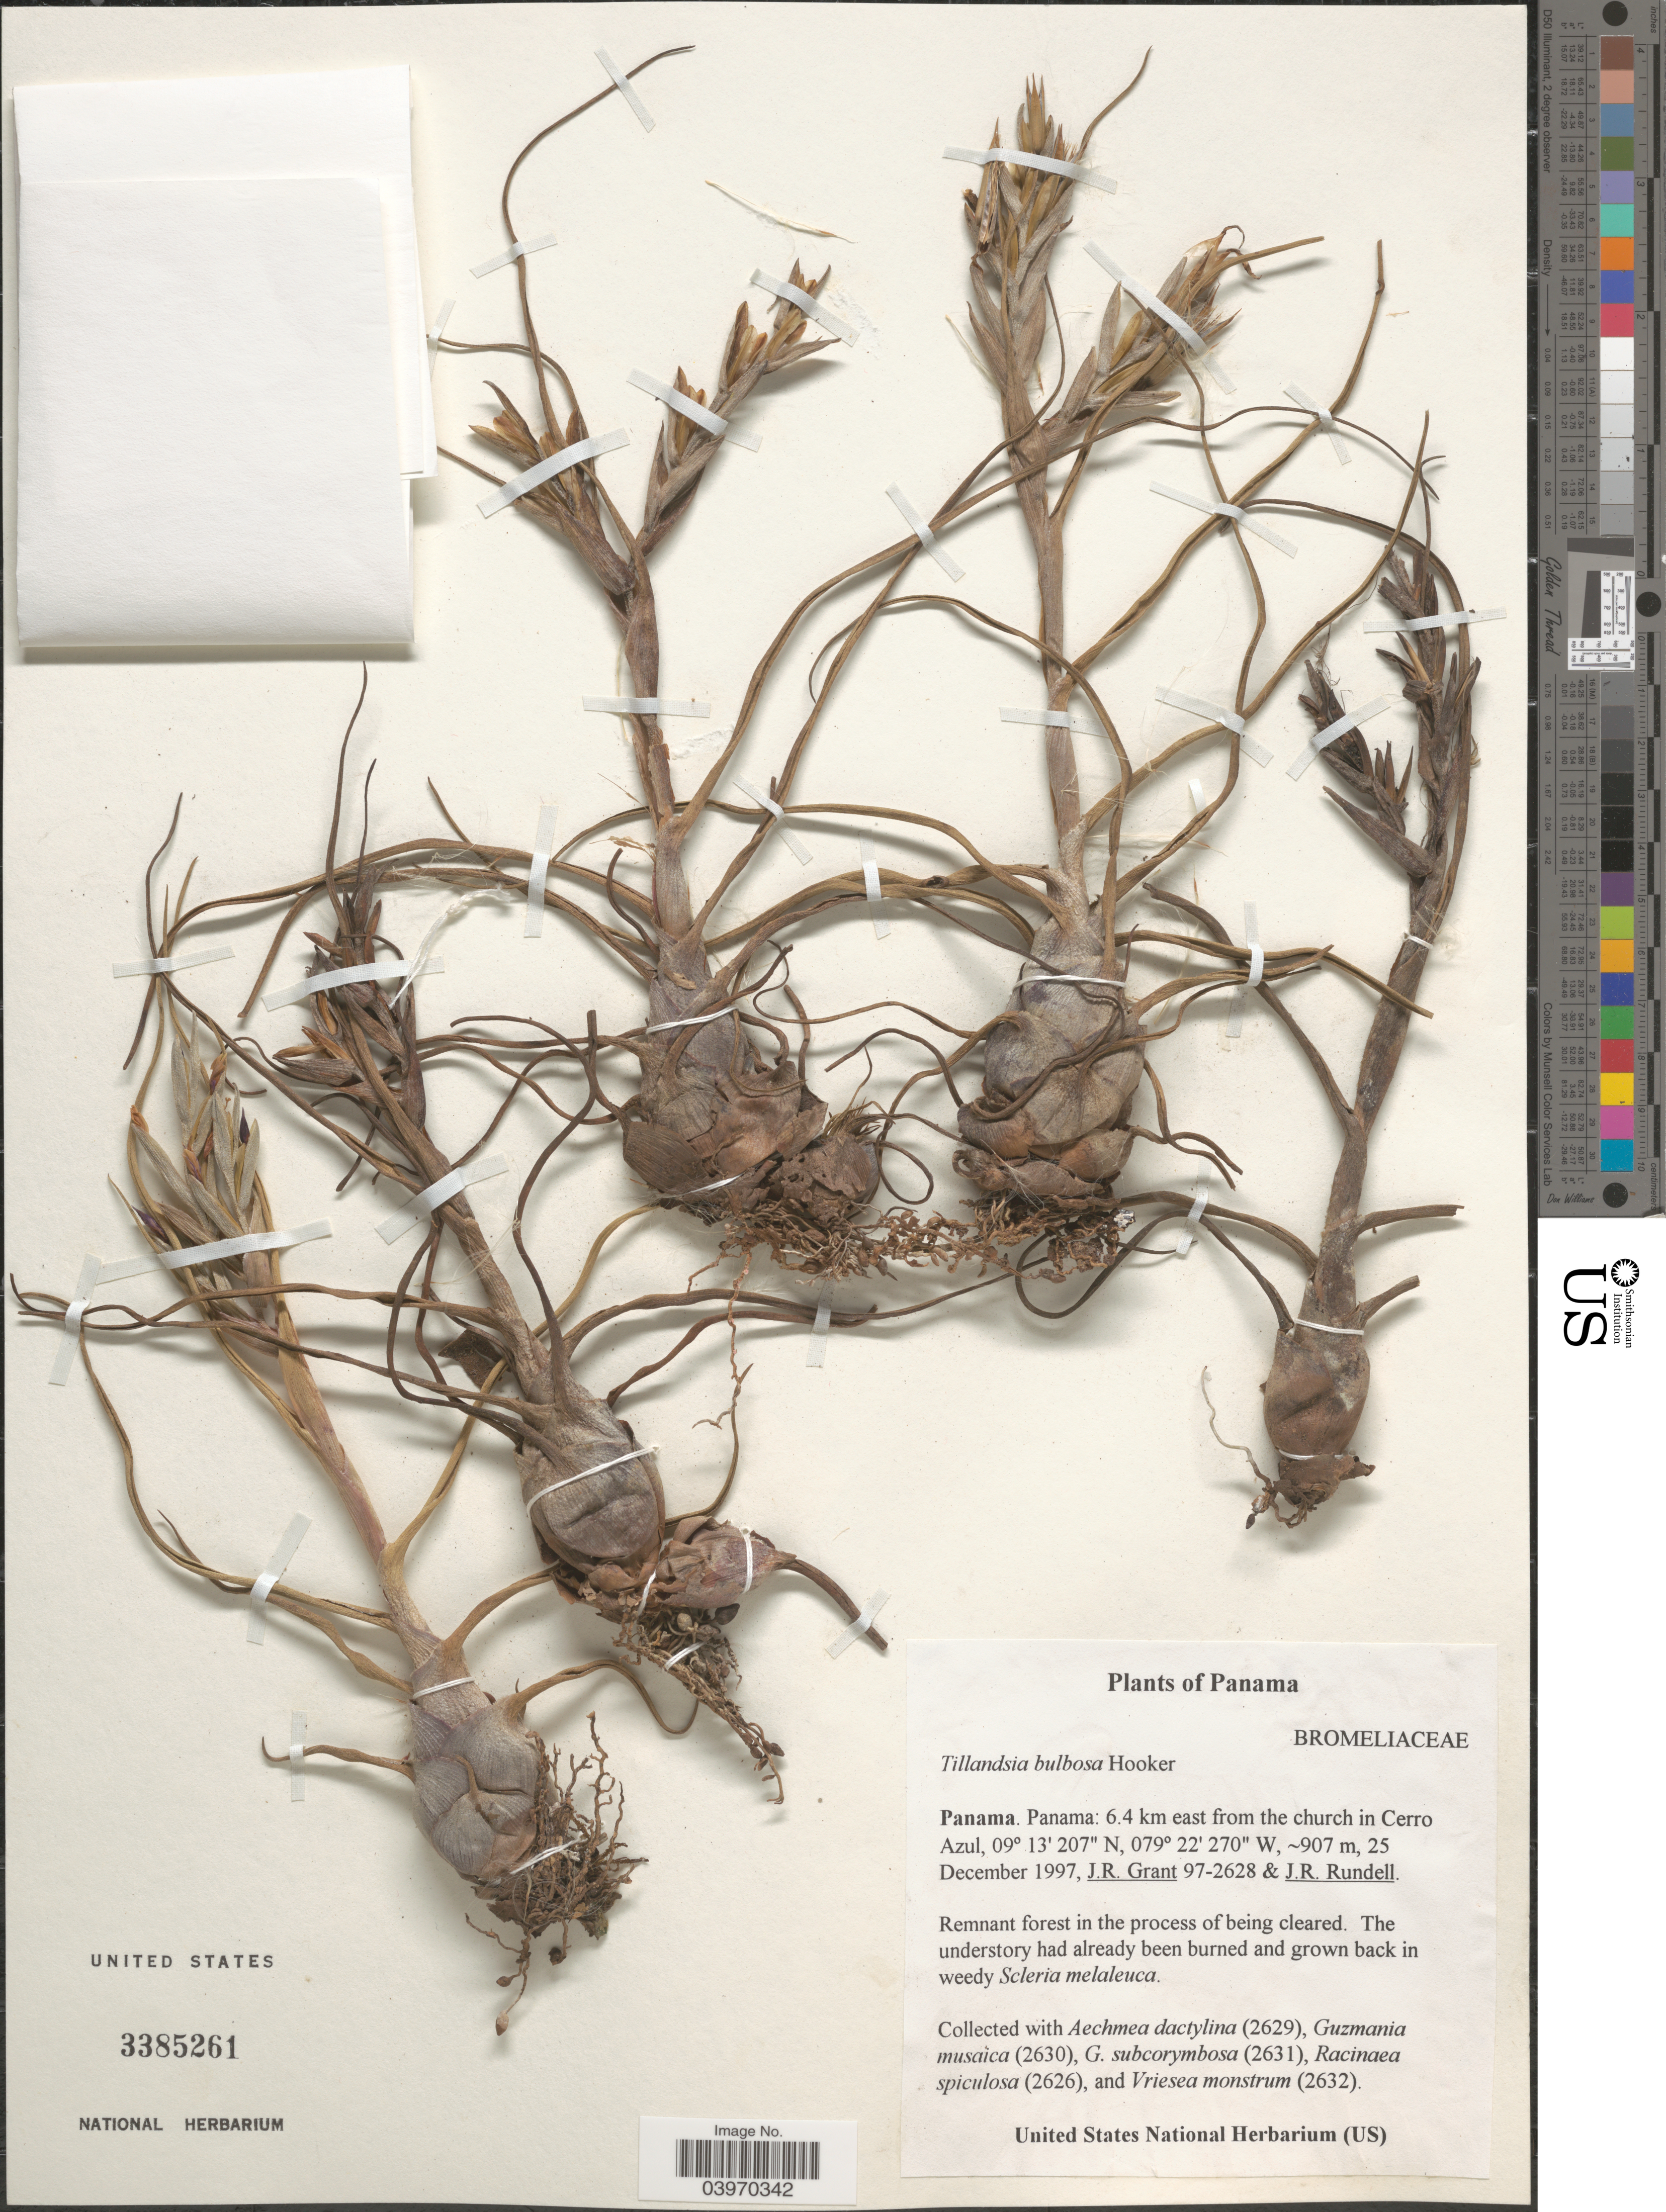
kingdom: Plantae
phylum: Tracheophyta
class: Liliopsida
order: Poales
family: Bromeliaceae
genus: Tillandsia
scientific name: Tillandsia bulbosa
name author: Hook.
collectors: J. Grant & J. R. Rundell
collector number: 97-2628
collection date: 1997-12-25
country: Panama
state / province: Panamá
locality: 6.4 km east from the church in Cero Azul.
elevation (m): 907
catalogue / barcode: US 3385261